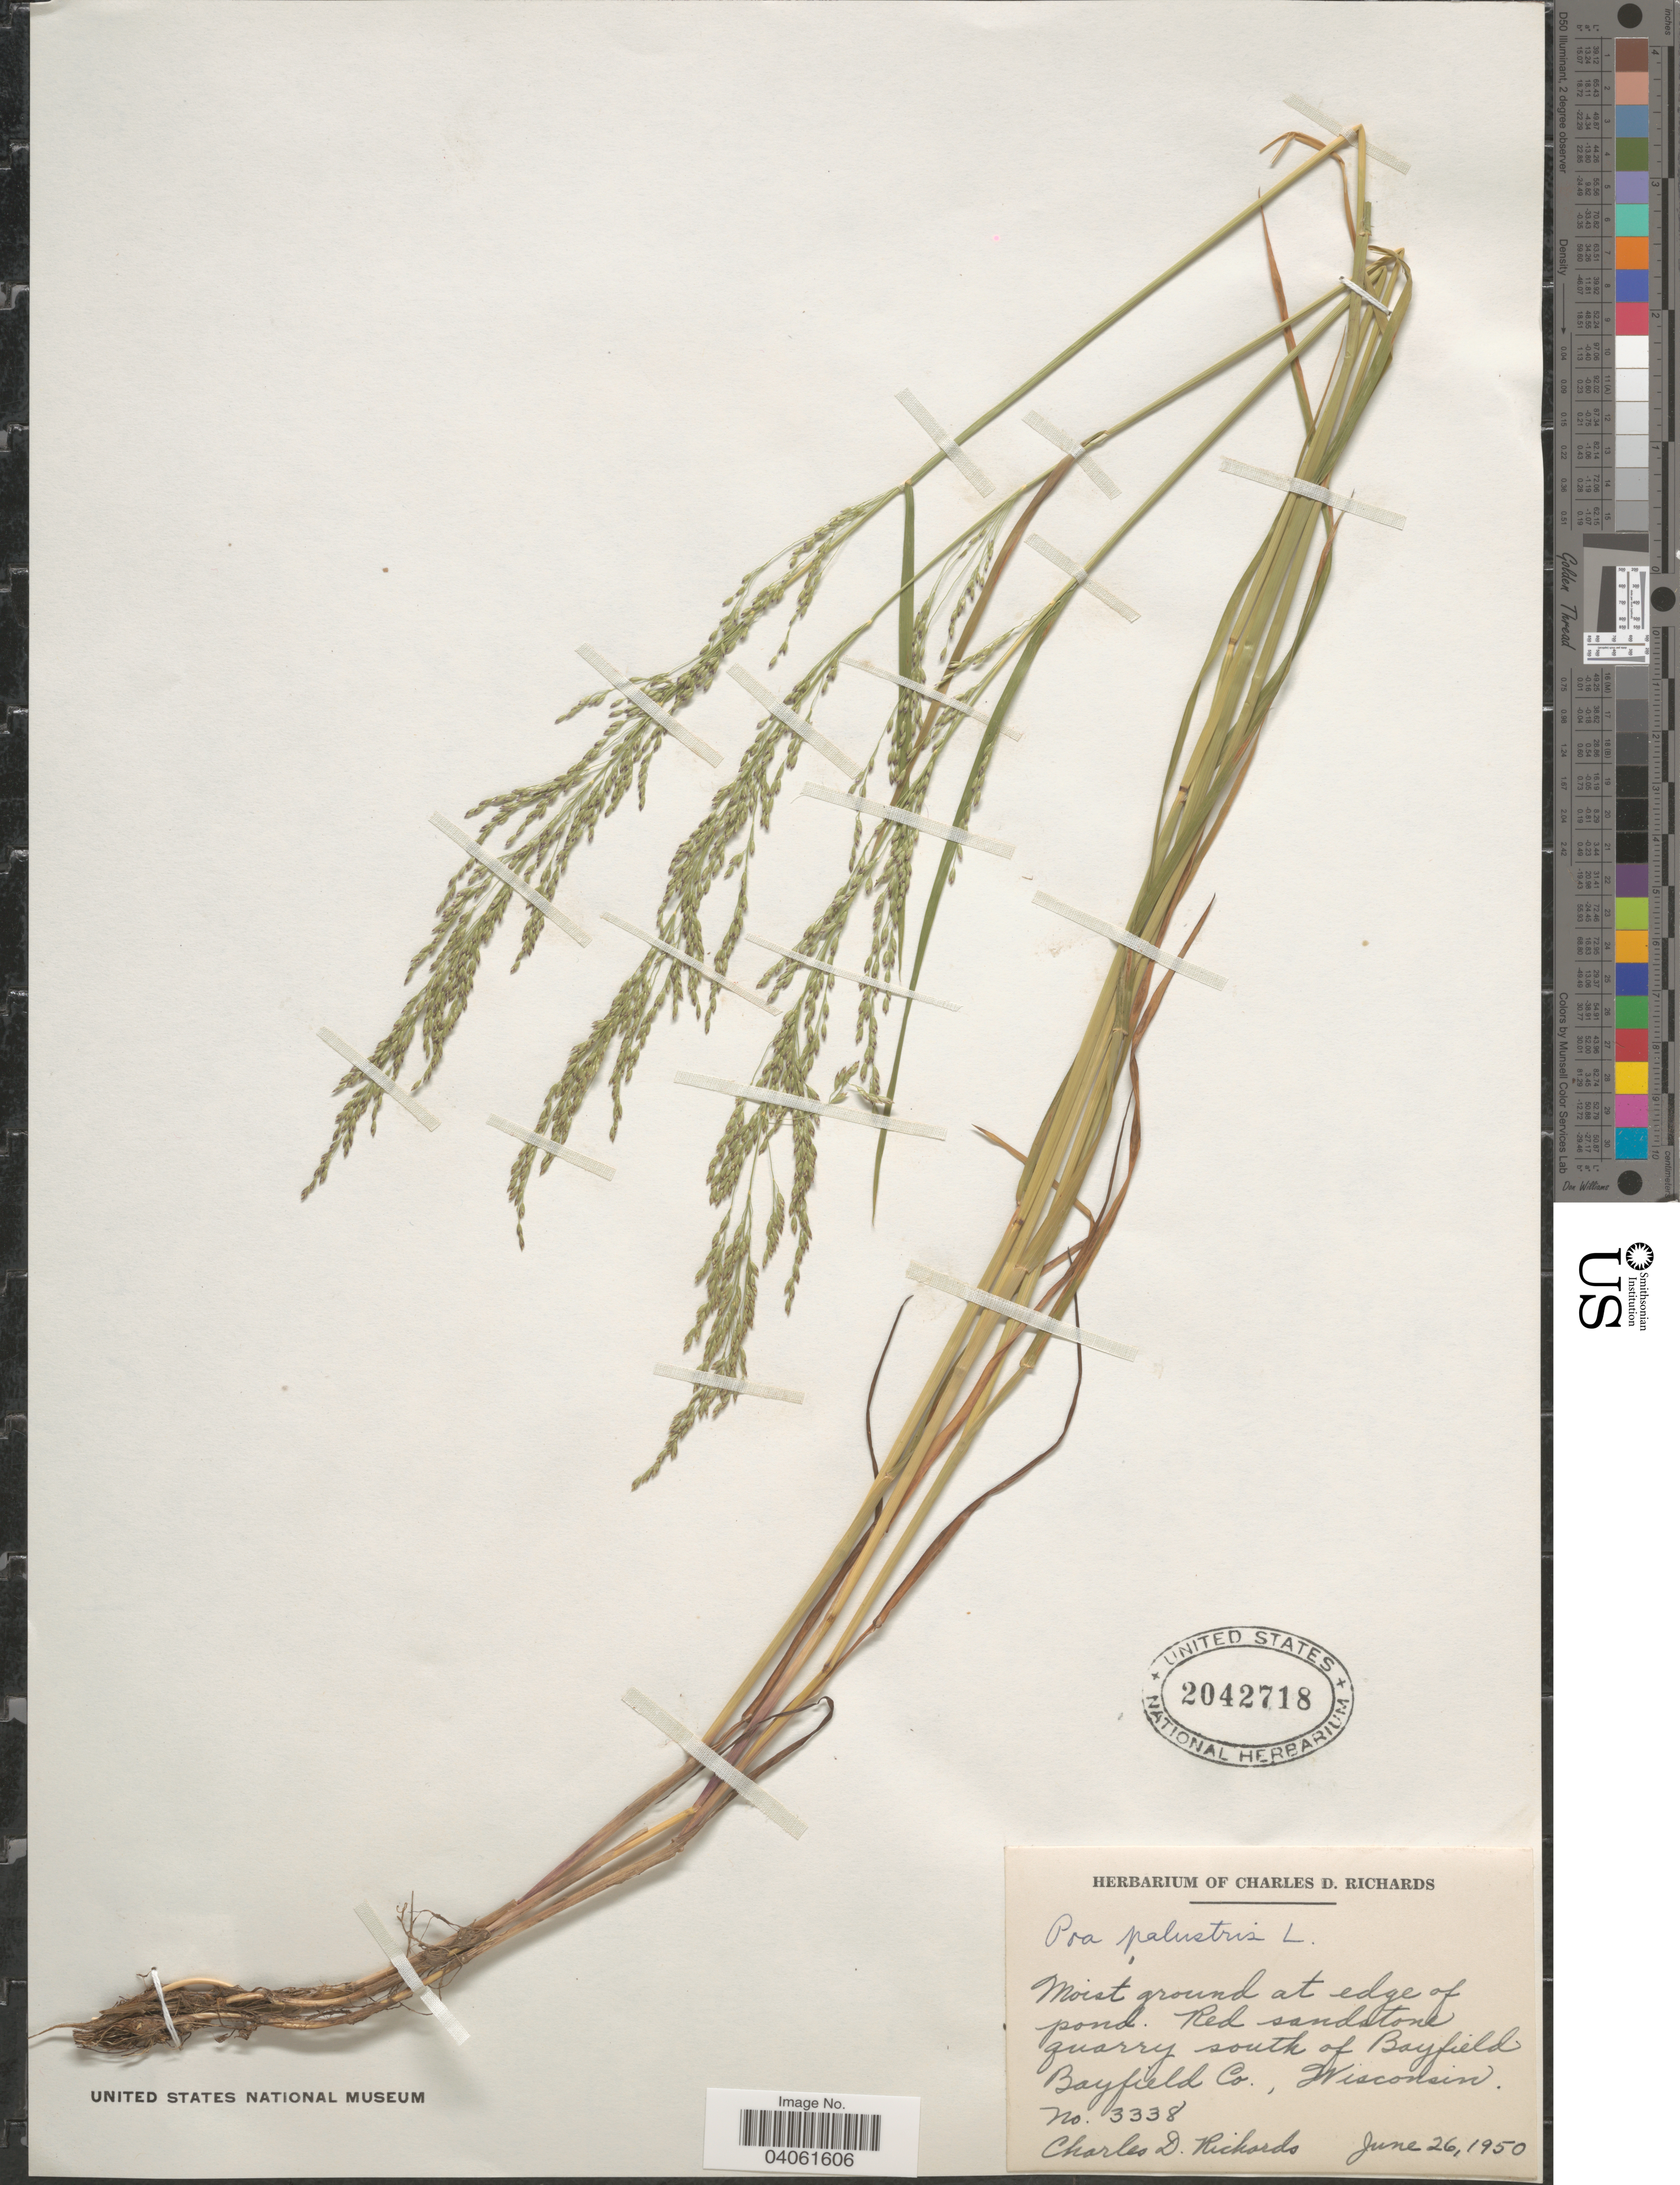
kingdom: Plantae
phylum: Tracheophyta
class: Liliopsida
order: Poales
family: Poaceae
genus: Poa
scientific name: Poa palustris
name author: L.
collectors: C. Richards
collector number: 3338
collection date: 1950-06-26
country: United States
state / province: Wisconsin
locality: Red sandstone quarry south of Bayfield, Bayfield Co.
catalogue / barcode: US 2042718